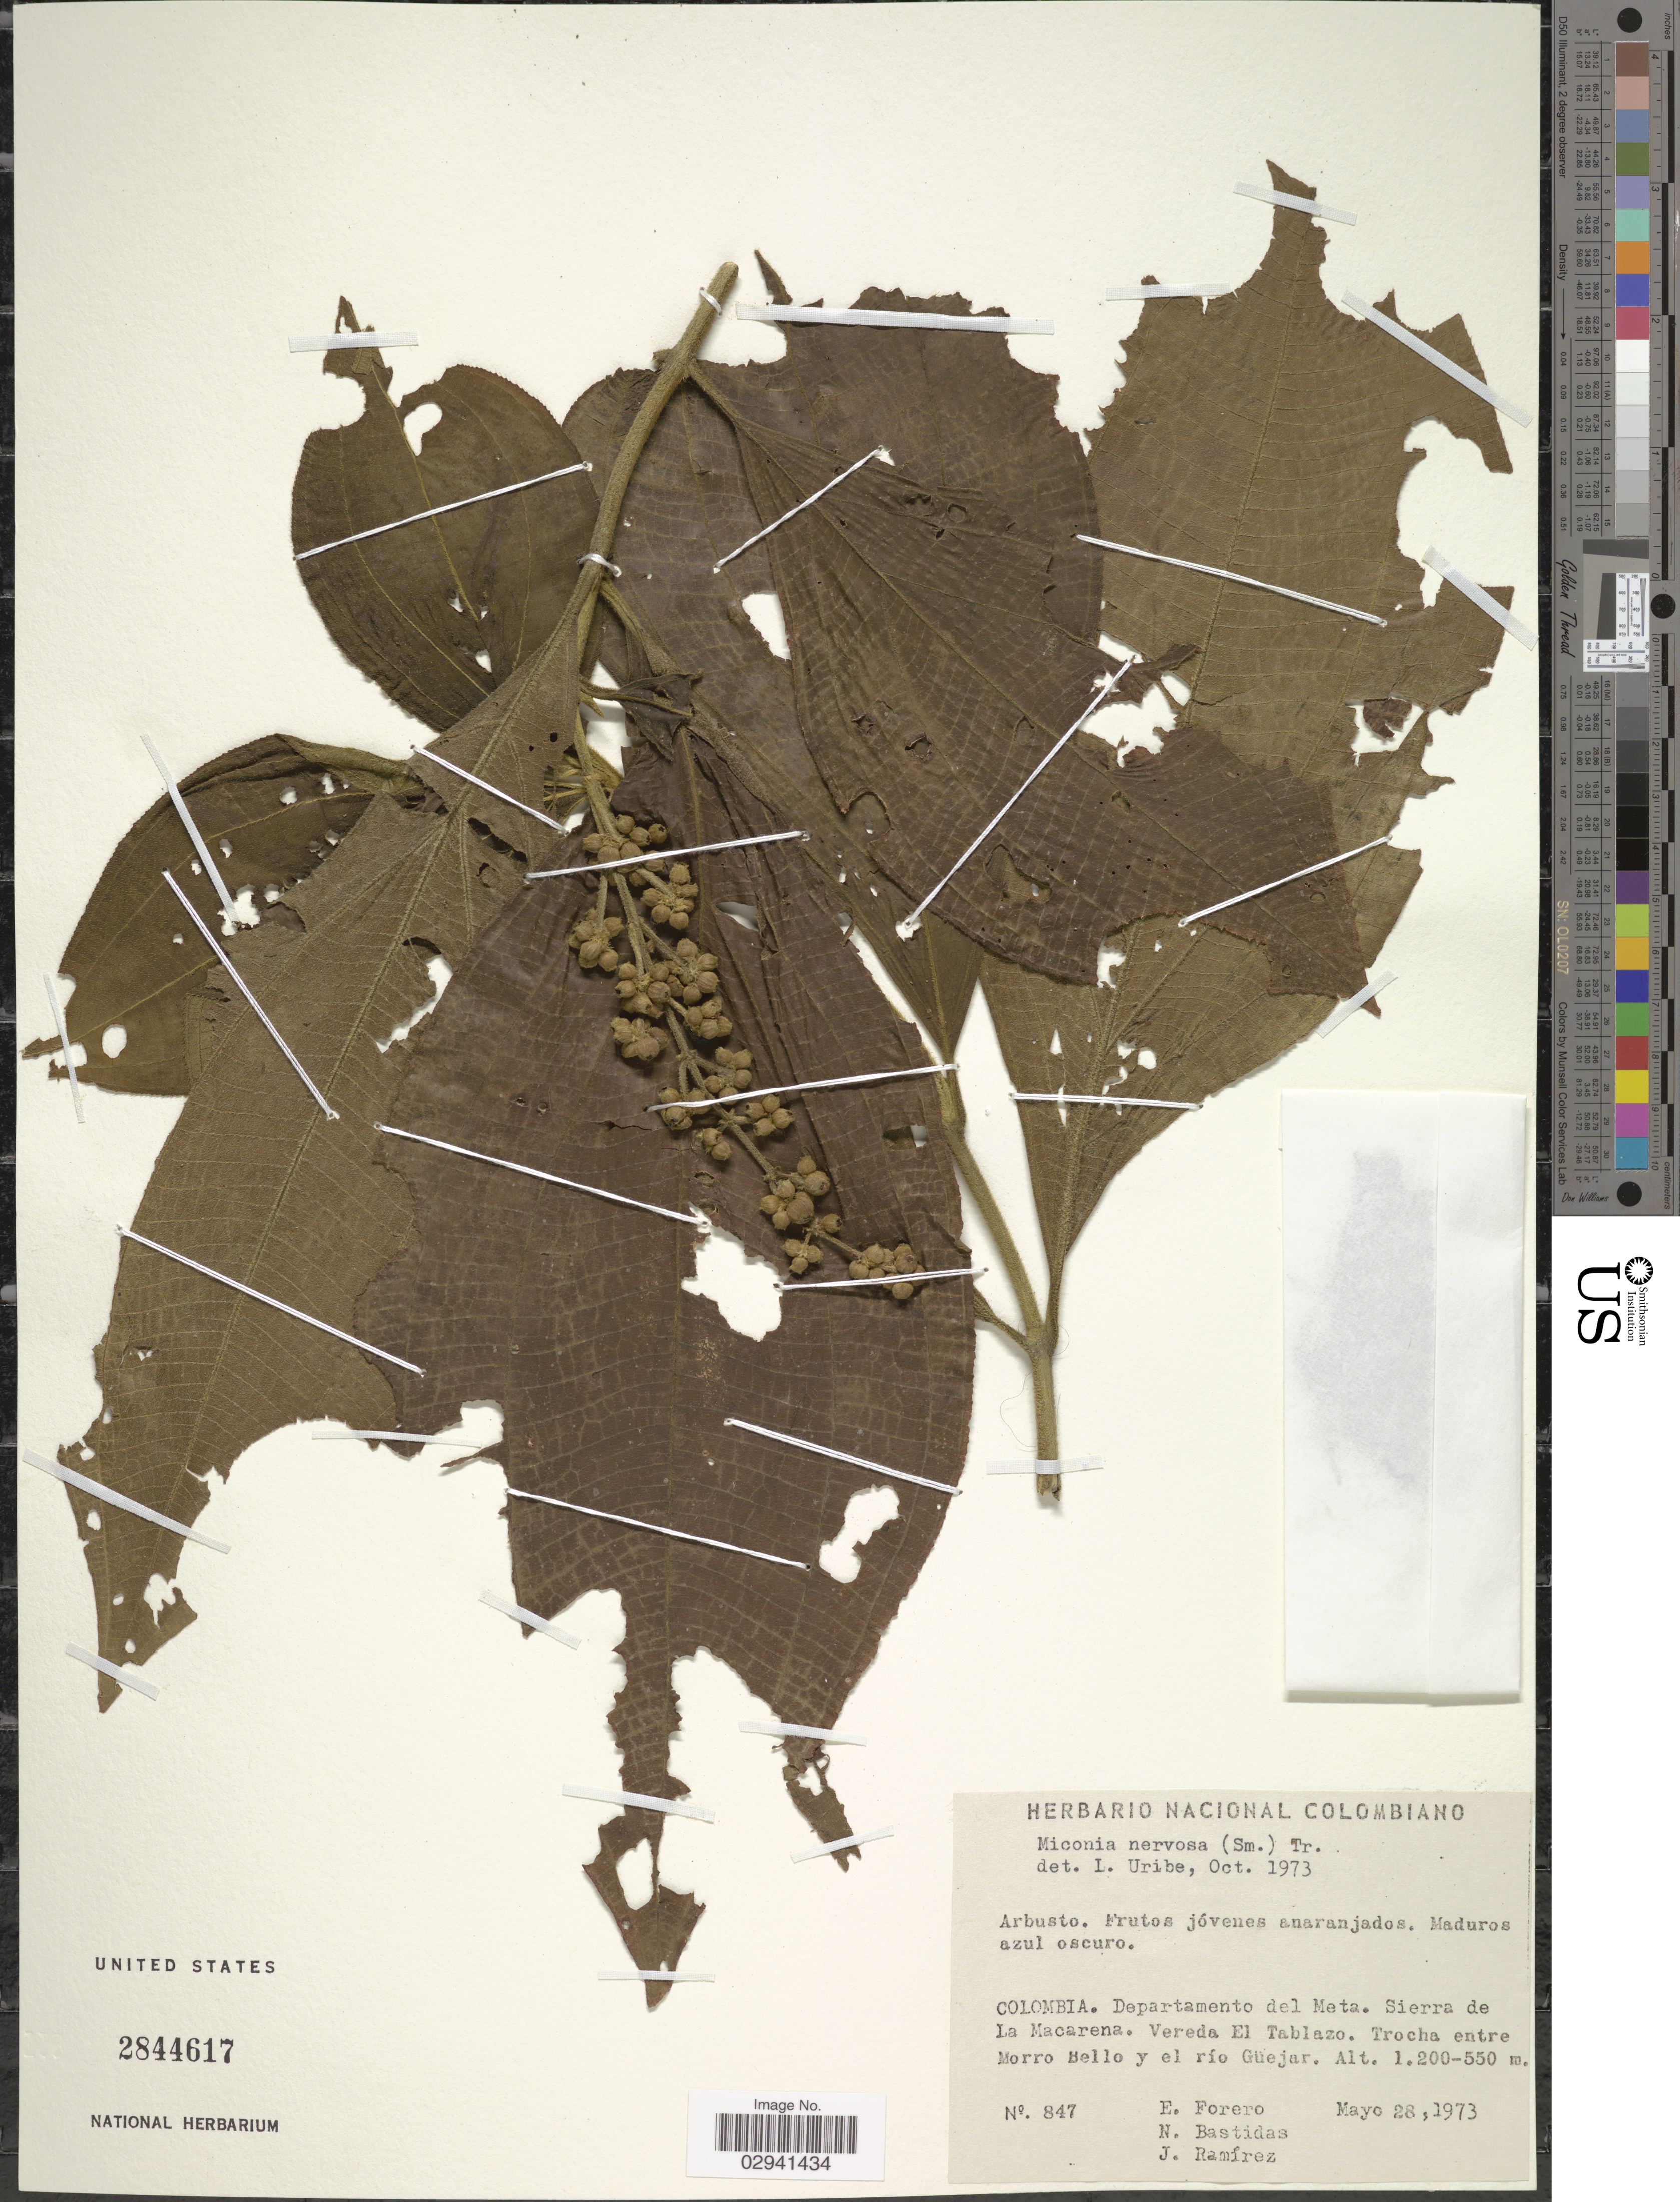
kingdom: Plantae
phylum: Tracheophyta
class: Magnoliopsida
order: Myrtales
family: Melastomataceae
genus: Miconia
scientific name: Miconia nervosa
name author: (Sm.) Triana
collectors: E. Forero, N. Bastidas & J. Ramírez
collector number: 847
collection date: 1973-05-28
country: Colombia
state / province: Meta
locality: Departamento del Meta, Sierra de La Macarena, Vereda El Tablazo, Trocha entre Morro Bello y el río Güejar.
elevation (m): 550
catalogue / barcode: US 2844617